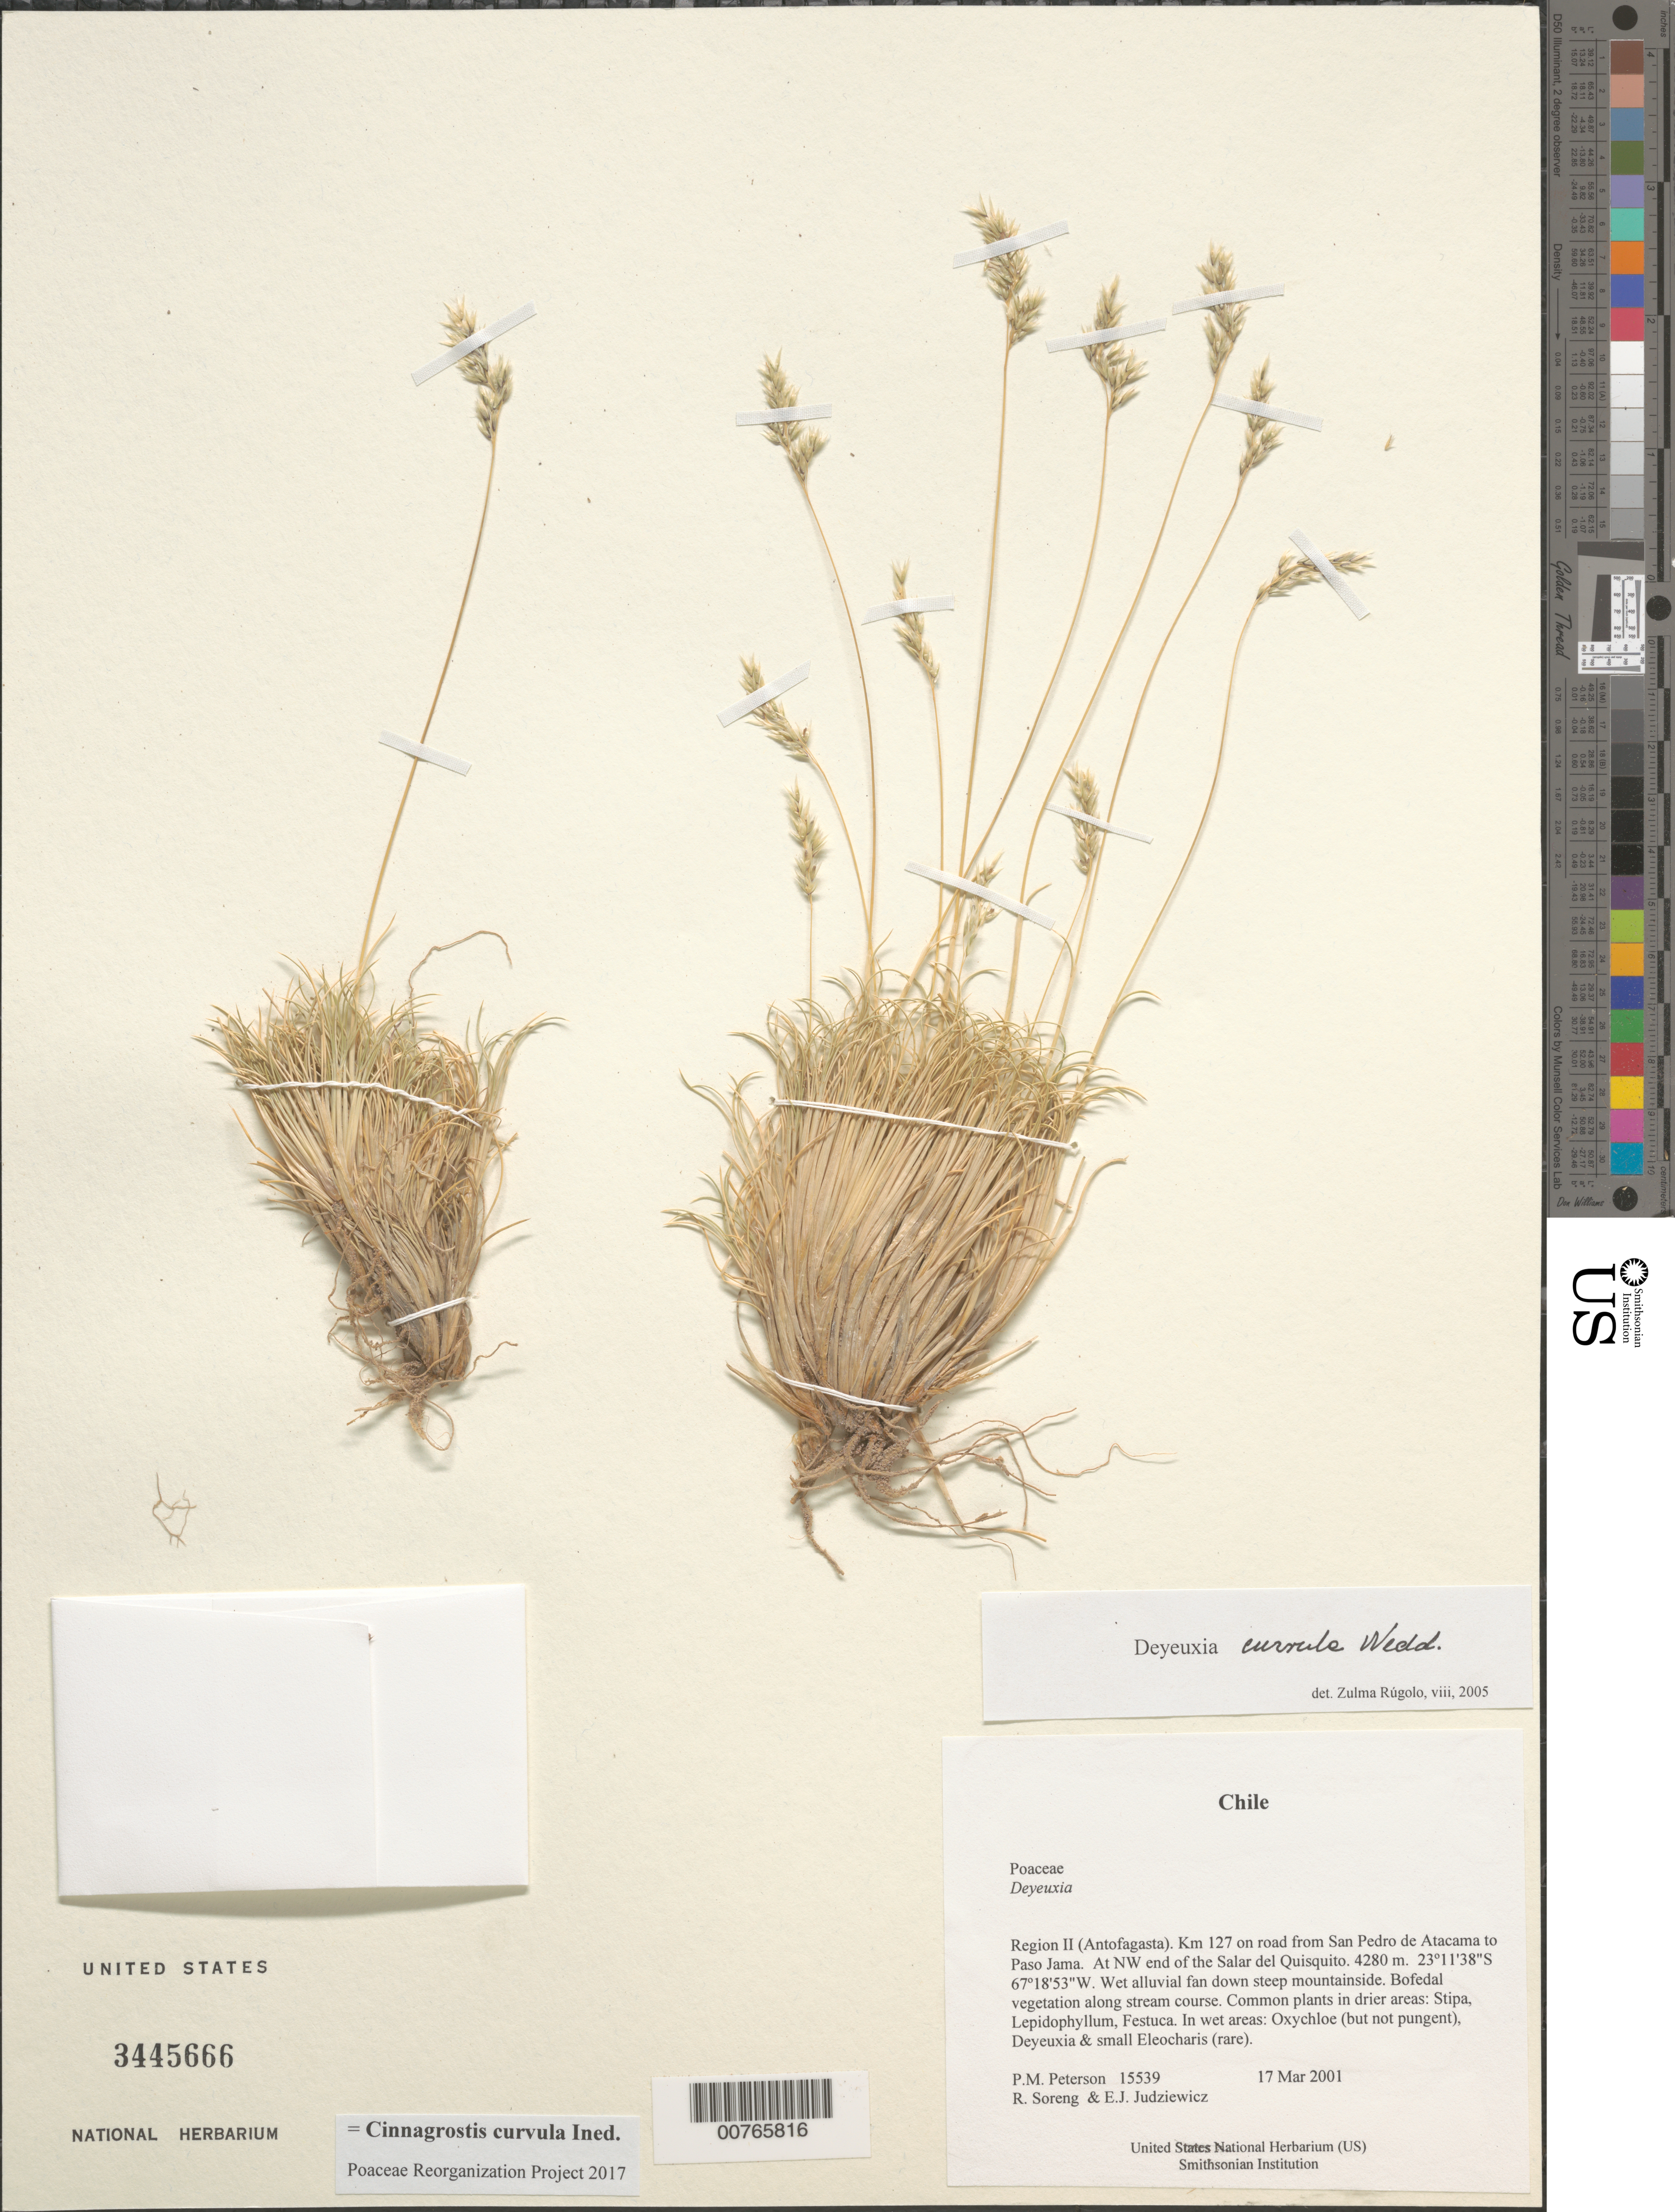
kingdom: Plantae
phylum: Tracheophyta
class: Liliopsida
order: Poales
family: Poaceae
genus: Calamagrostis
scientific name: Calamagrostis curvula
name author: (Wedd.) Pilg.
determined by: Rúgolo de Agrasar, Z. E.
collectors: P. M. Peterson, R. J. Soreng & E. J. Judziewicz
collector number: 15539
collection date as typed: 17 Mar 2001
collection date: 2001-03-17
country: Chile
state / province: Antofagasta (II)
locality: Km 127 on road from San Pedro de Atacama to Paso Jama. At NW end of the Salar del Quisquito.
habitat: Wet alluvial fan down steep mountainside.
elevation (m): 4280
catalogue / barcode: US 3445666